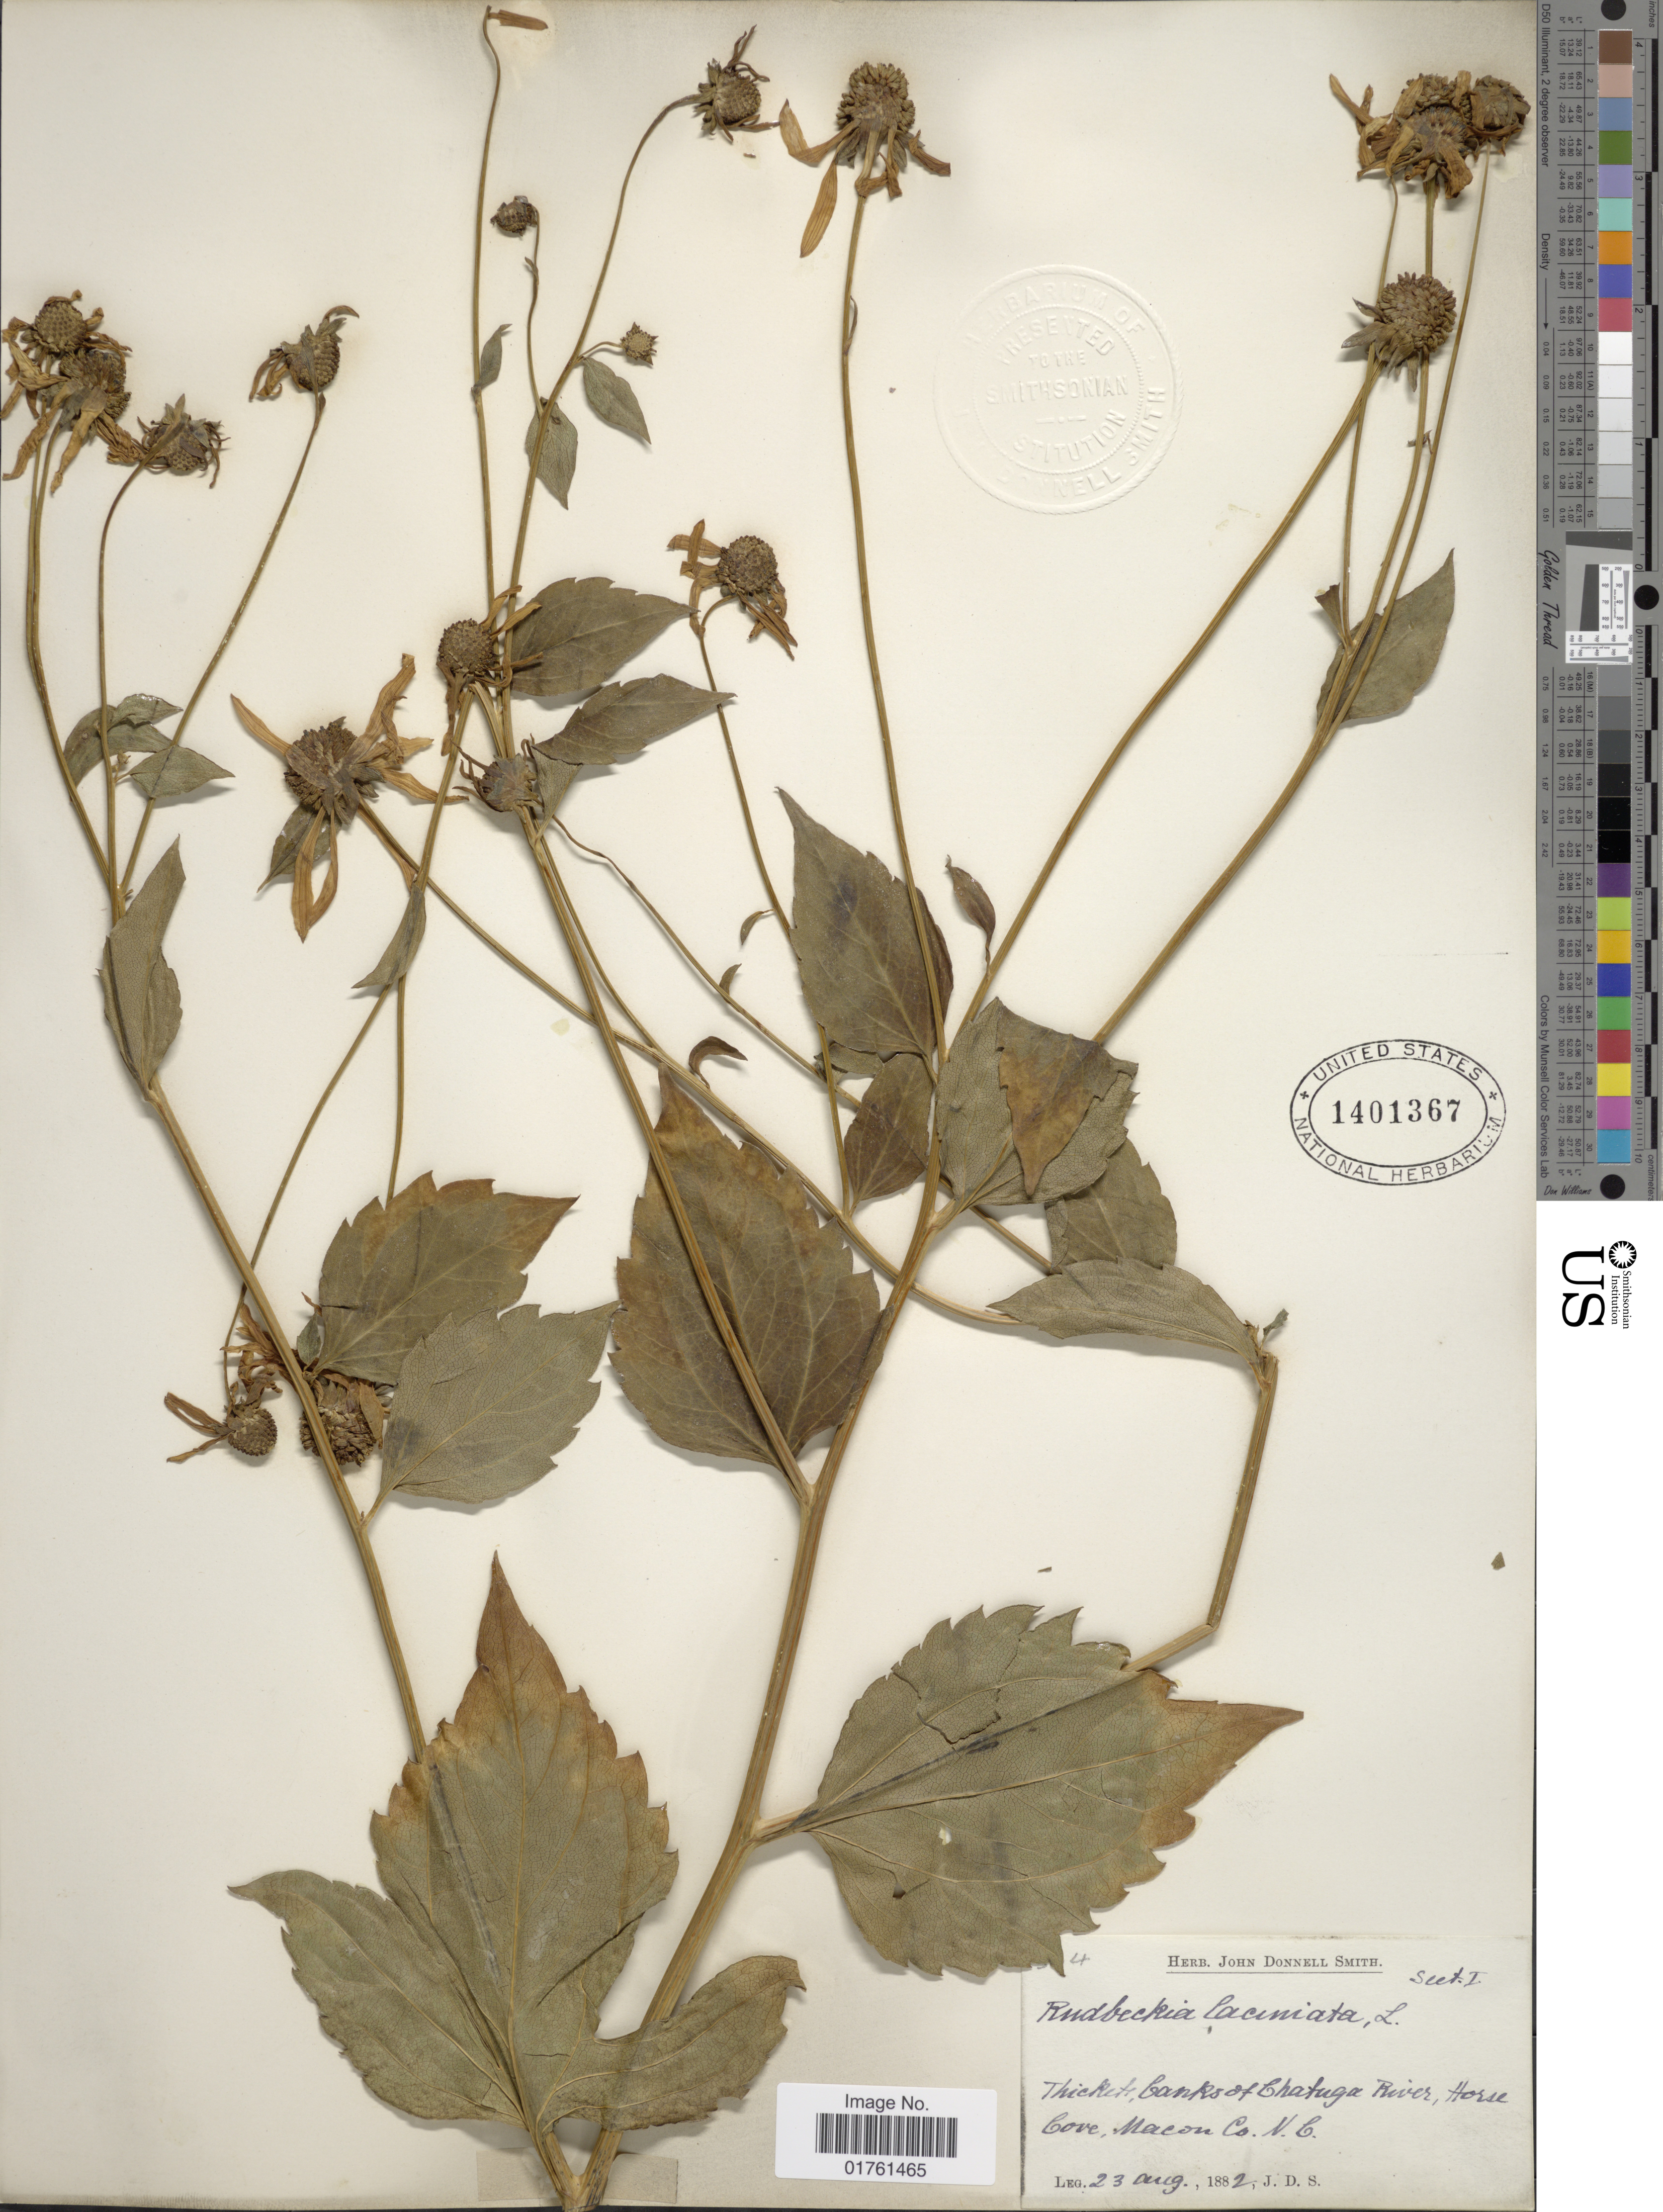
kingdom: Plantae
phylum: Tracheophyta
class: Magnoliopsida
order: Asterales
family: Asteraceae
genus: Rudbeckia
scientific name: Rudbeckia laciniata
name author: L.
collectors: J. D. Smith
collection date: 1882-08-23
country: United States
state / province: North Carolina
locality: Thicket, banks of Chatuga River, Horse Cove, macon Co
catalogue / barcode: US 1401367